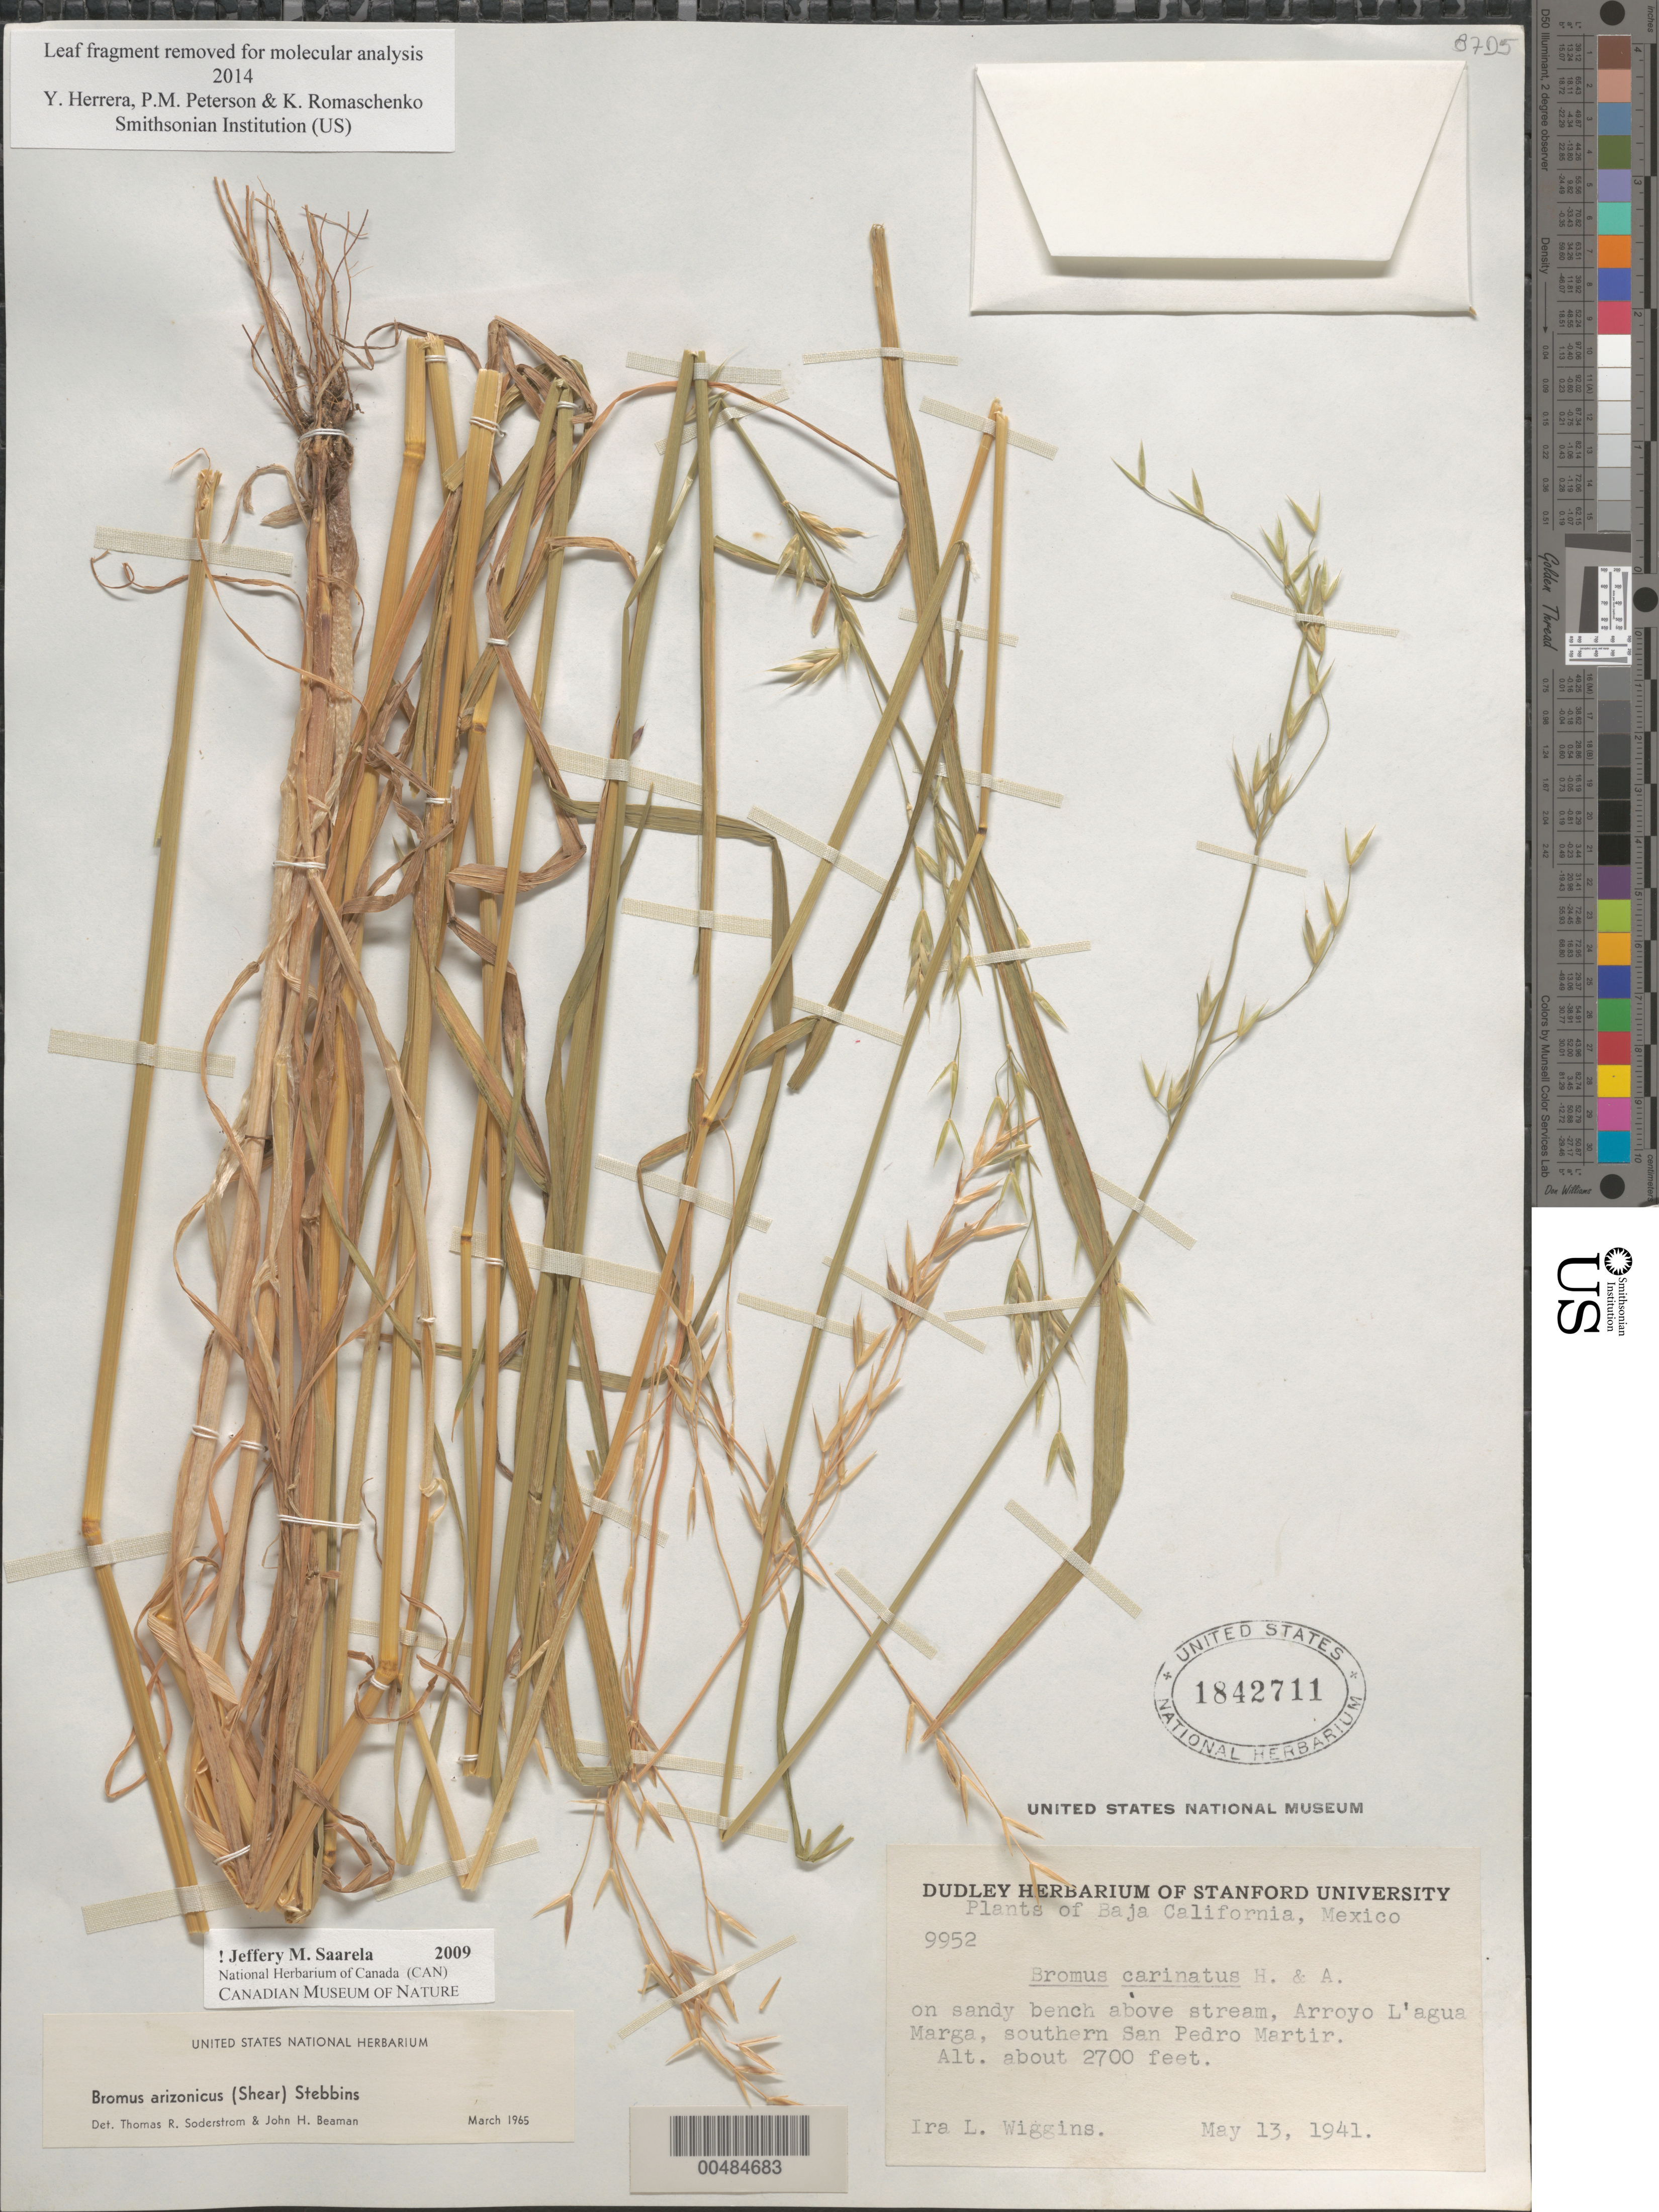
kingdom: Plantae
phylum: Tracheophyta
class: Liliopsida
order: Poales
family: Poaceae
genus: Bromus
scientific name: Bromus arizonicus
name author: (Shear) Stebbins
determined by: Soderstrom, T. R.; Beaman, J. H.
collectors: I. L. Wiggins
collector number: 9952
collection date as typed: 13 May 1941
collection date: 1941-05-13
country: Mexico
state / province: Baja California Norte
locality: Arroyo L'agua Marga, southern San Pedro Martir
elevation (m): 823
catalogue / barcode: US 1842711